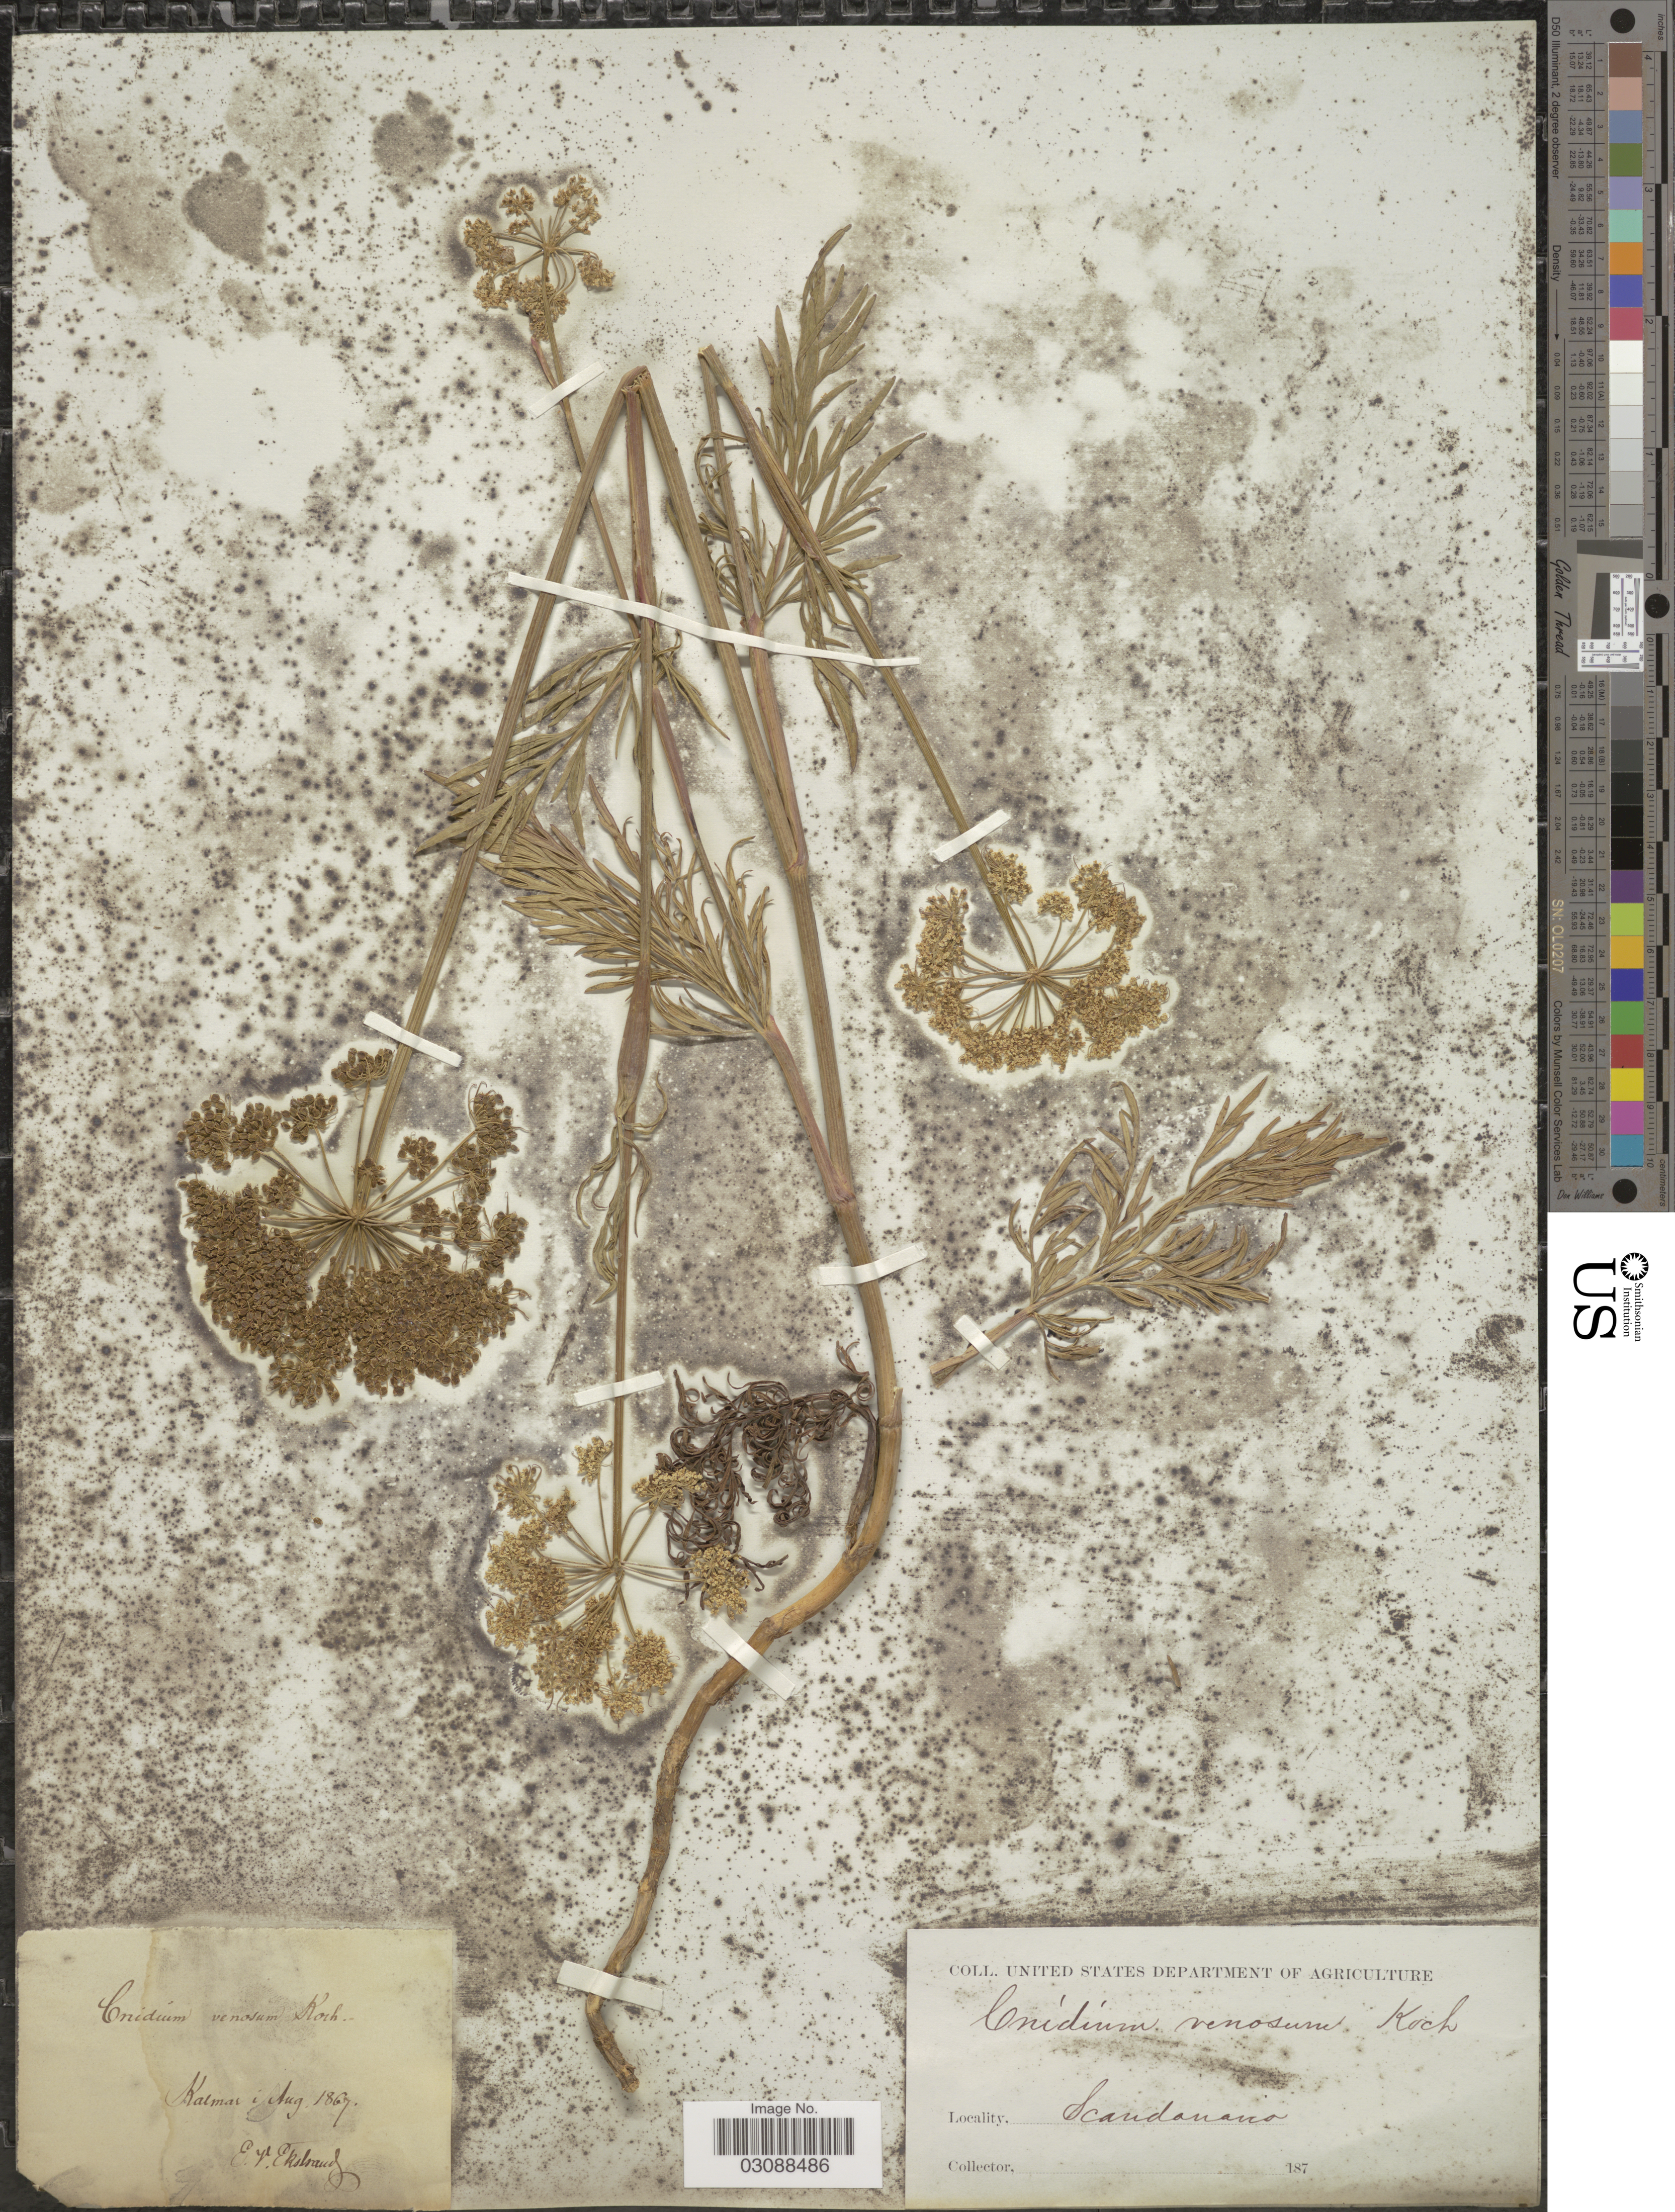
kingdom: Plantae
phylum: Tracheophyta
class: Magnoliopsida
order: Apiales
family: Apiaceae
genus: Cnidium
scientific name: Cnidium venosum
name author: (Hoffm.) W.D.J. Koch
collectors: E. Eksbrand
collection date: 1867-08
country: Sweden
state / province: Kalmar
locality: Scandanavia, Kalmar.